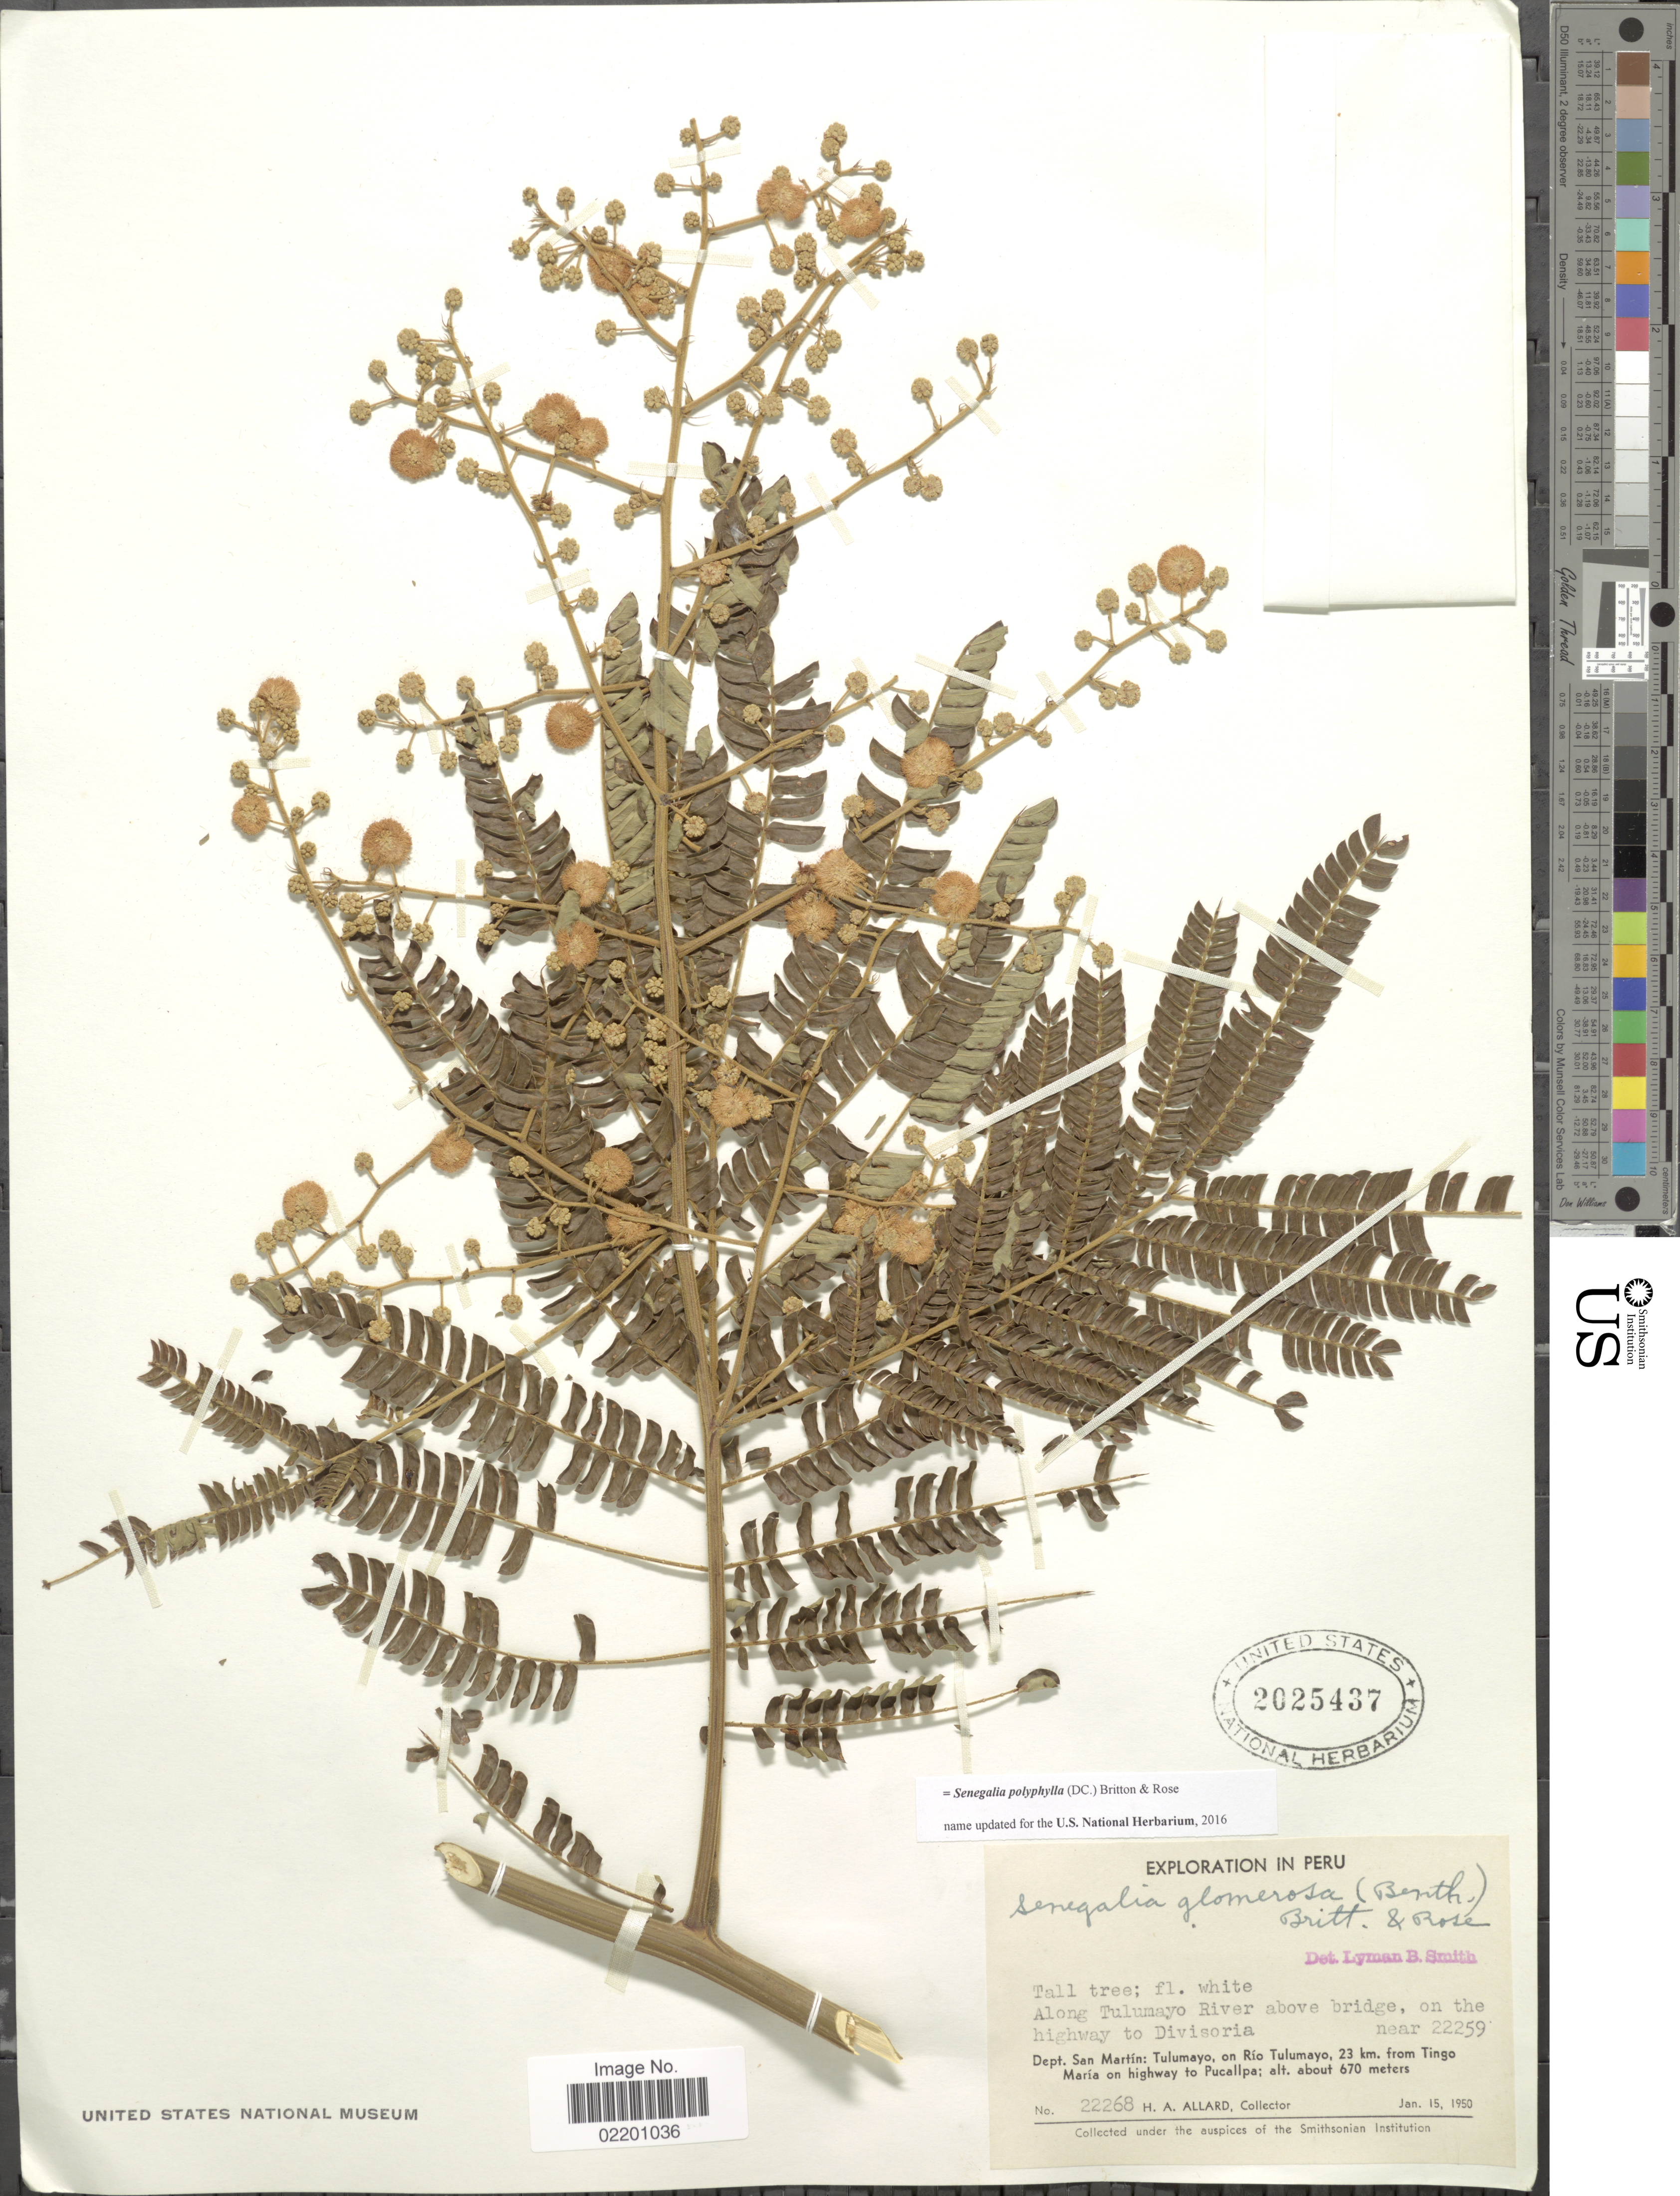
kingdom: Plantae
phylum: Tracheophyta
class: Magnoliopsida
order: Fabales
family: Fabaceae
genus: Senegalia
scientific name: Senegalia polyphylla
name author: (DC.) Britton & Rose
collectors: H. A. Allard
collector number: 22268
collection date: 1950-01-15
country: Peru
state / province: San Martín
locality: Along Tulumayo River above bridge, on the highway to Divisoria. Dept. San Martin: Tulumayo,23 km. from Tingo Maria om highway to Pacullpa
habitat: along river above bridge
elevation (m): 670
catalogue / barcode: US 2025437